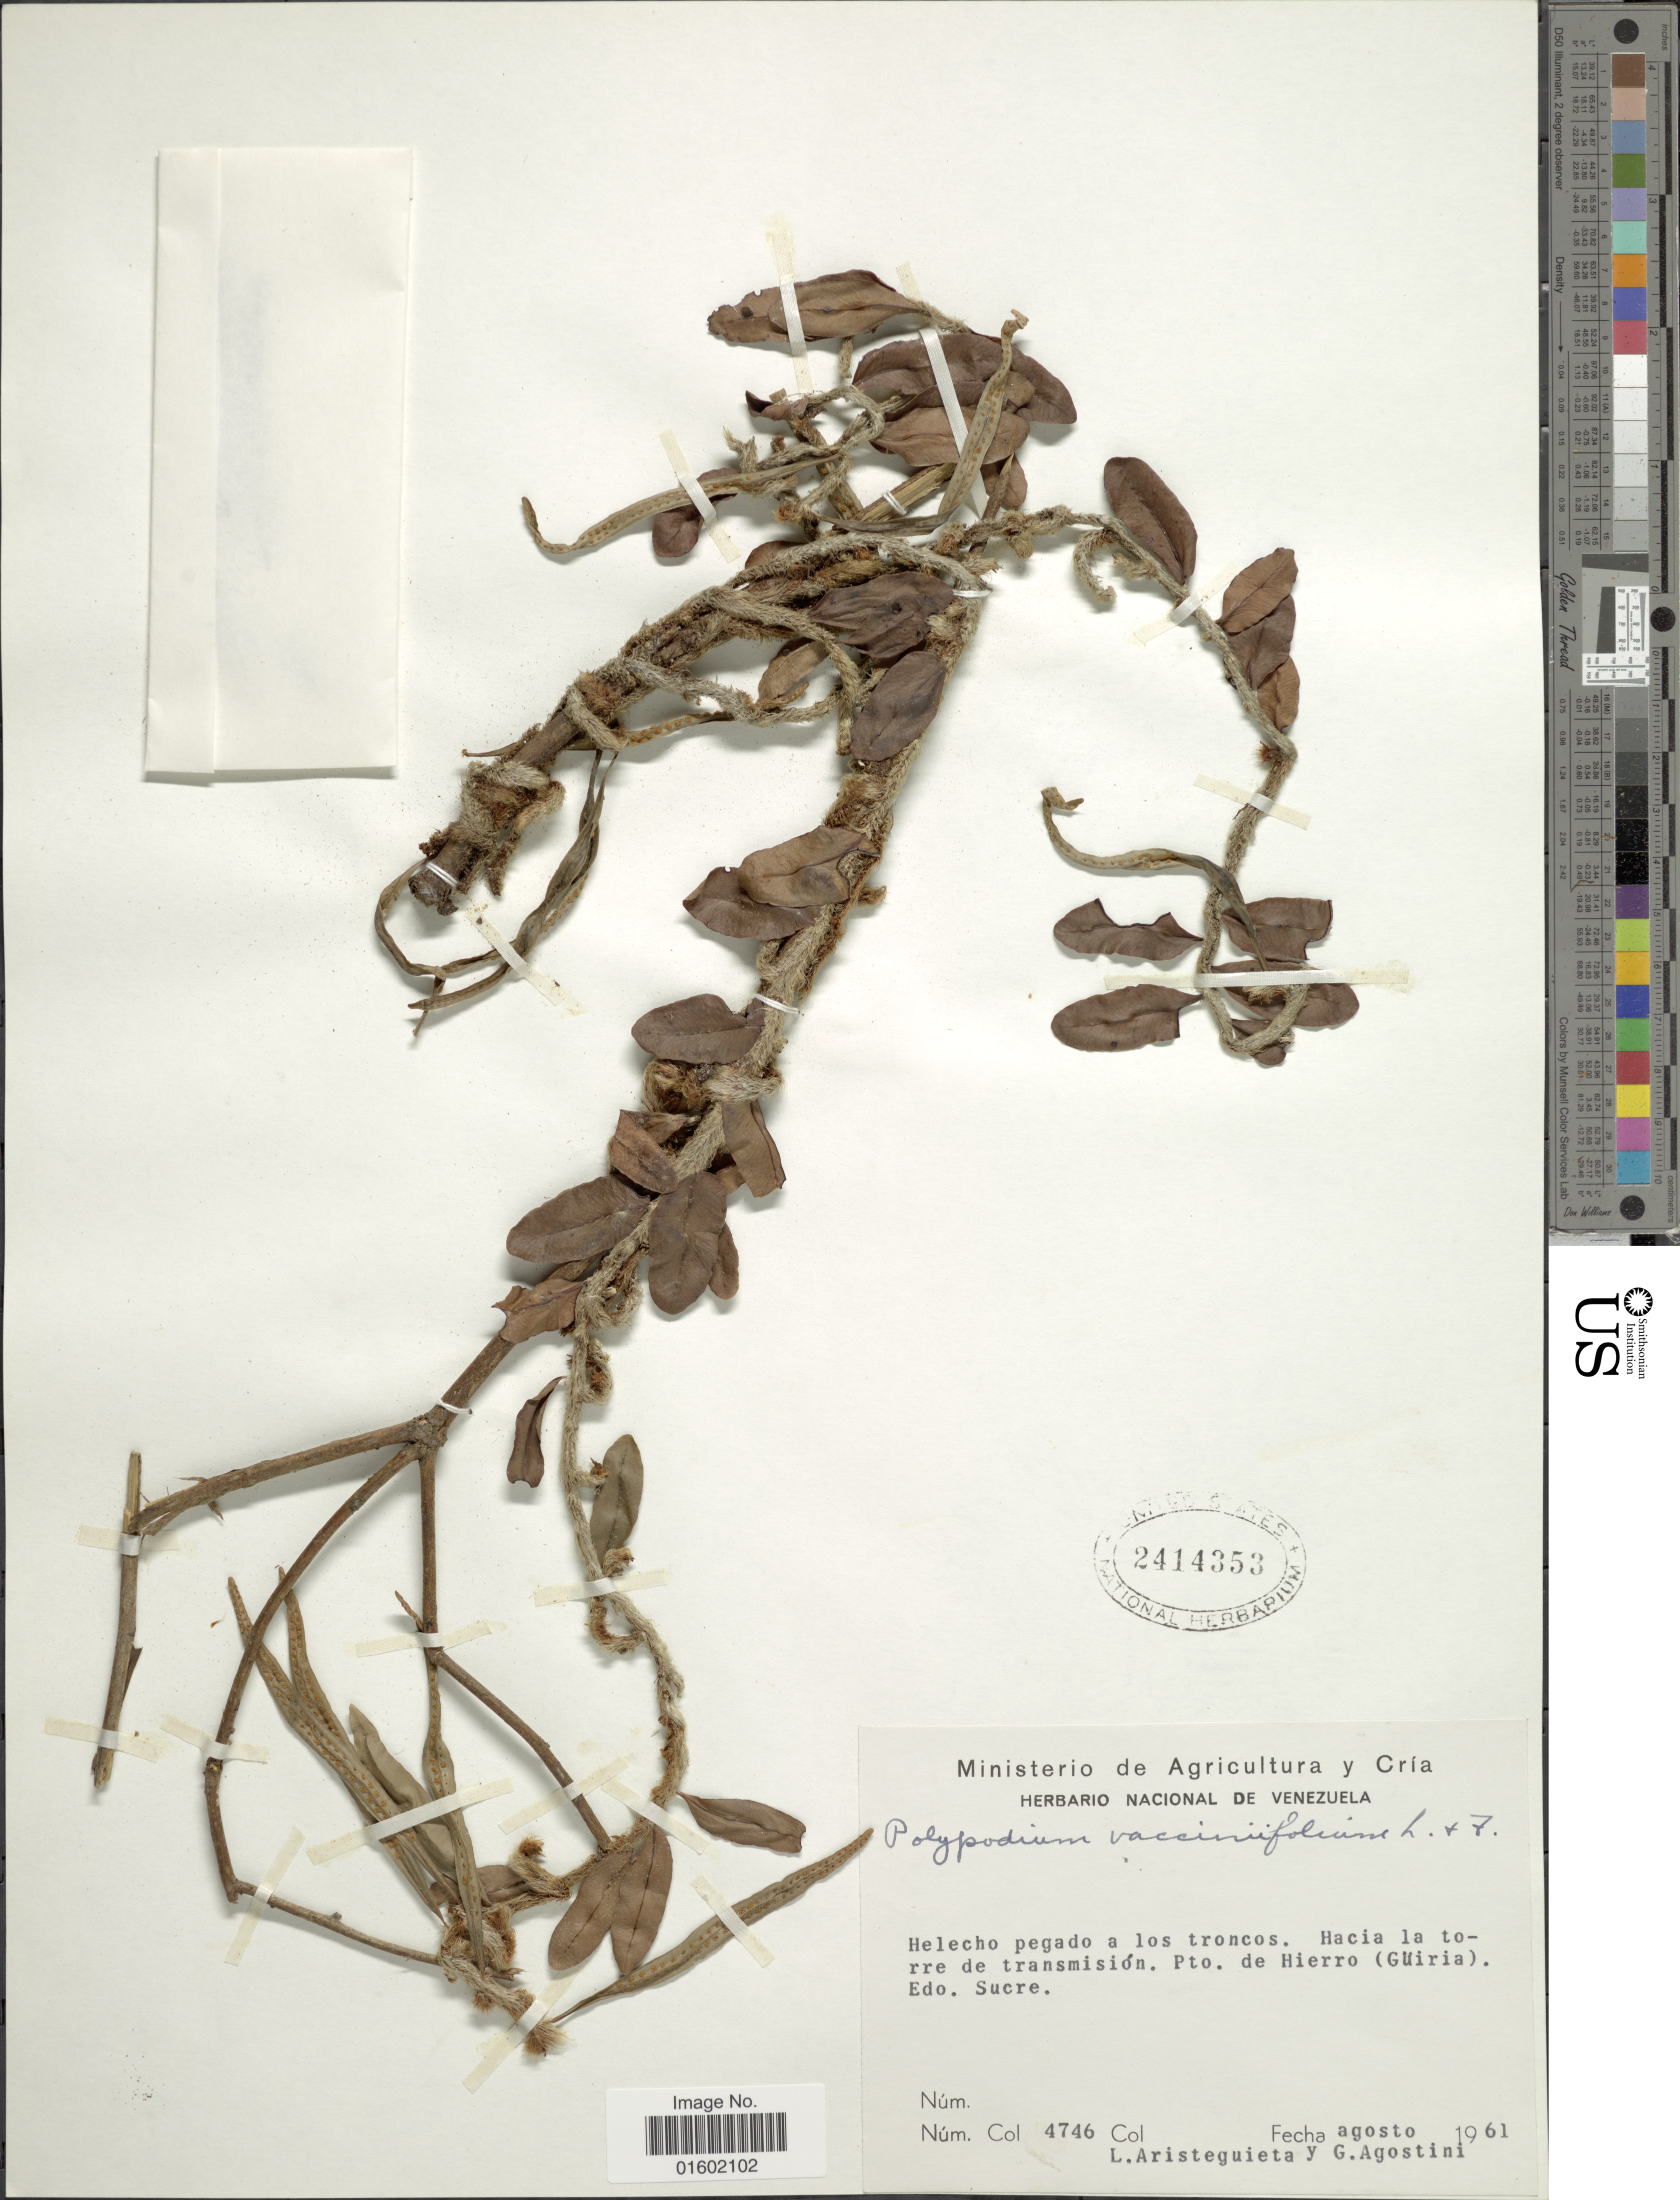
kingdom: Plantae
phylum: Tracheophyta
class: Polypodiopsida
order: Polypodiales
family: Polypodiaceae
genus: Microgramma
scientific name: Microgramma vaccinifolia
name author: (Langsd. & Fisch.) Copel.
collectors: L. Aristeguieta & G. Agostini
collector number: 4746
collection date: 1961-08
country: Venezuela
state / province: Sucre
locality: Helecho pegado a los troncos, Hacia la torre de transmision, Pto. de Hierro (Guiria), Edo , Sucre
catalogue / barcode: US 2414353